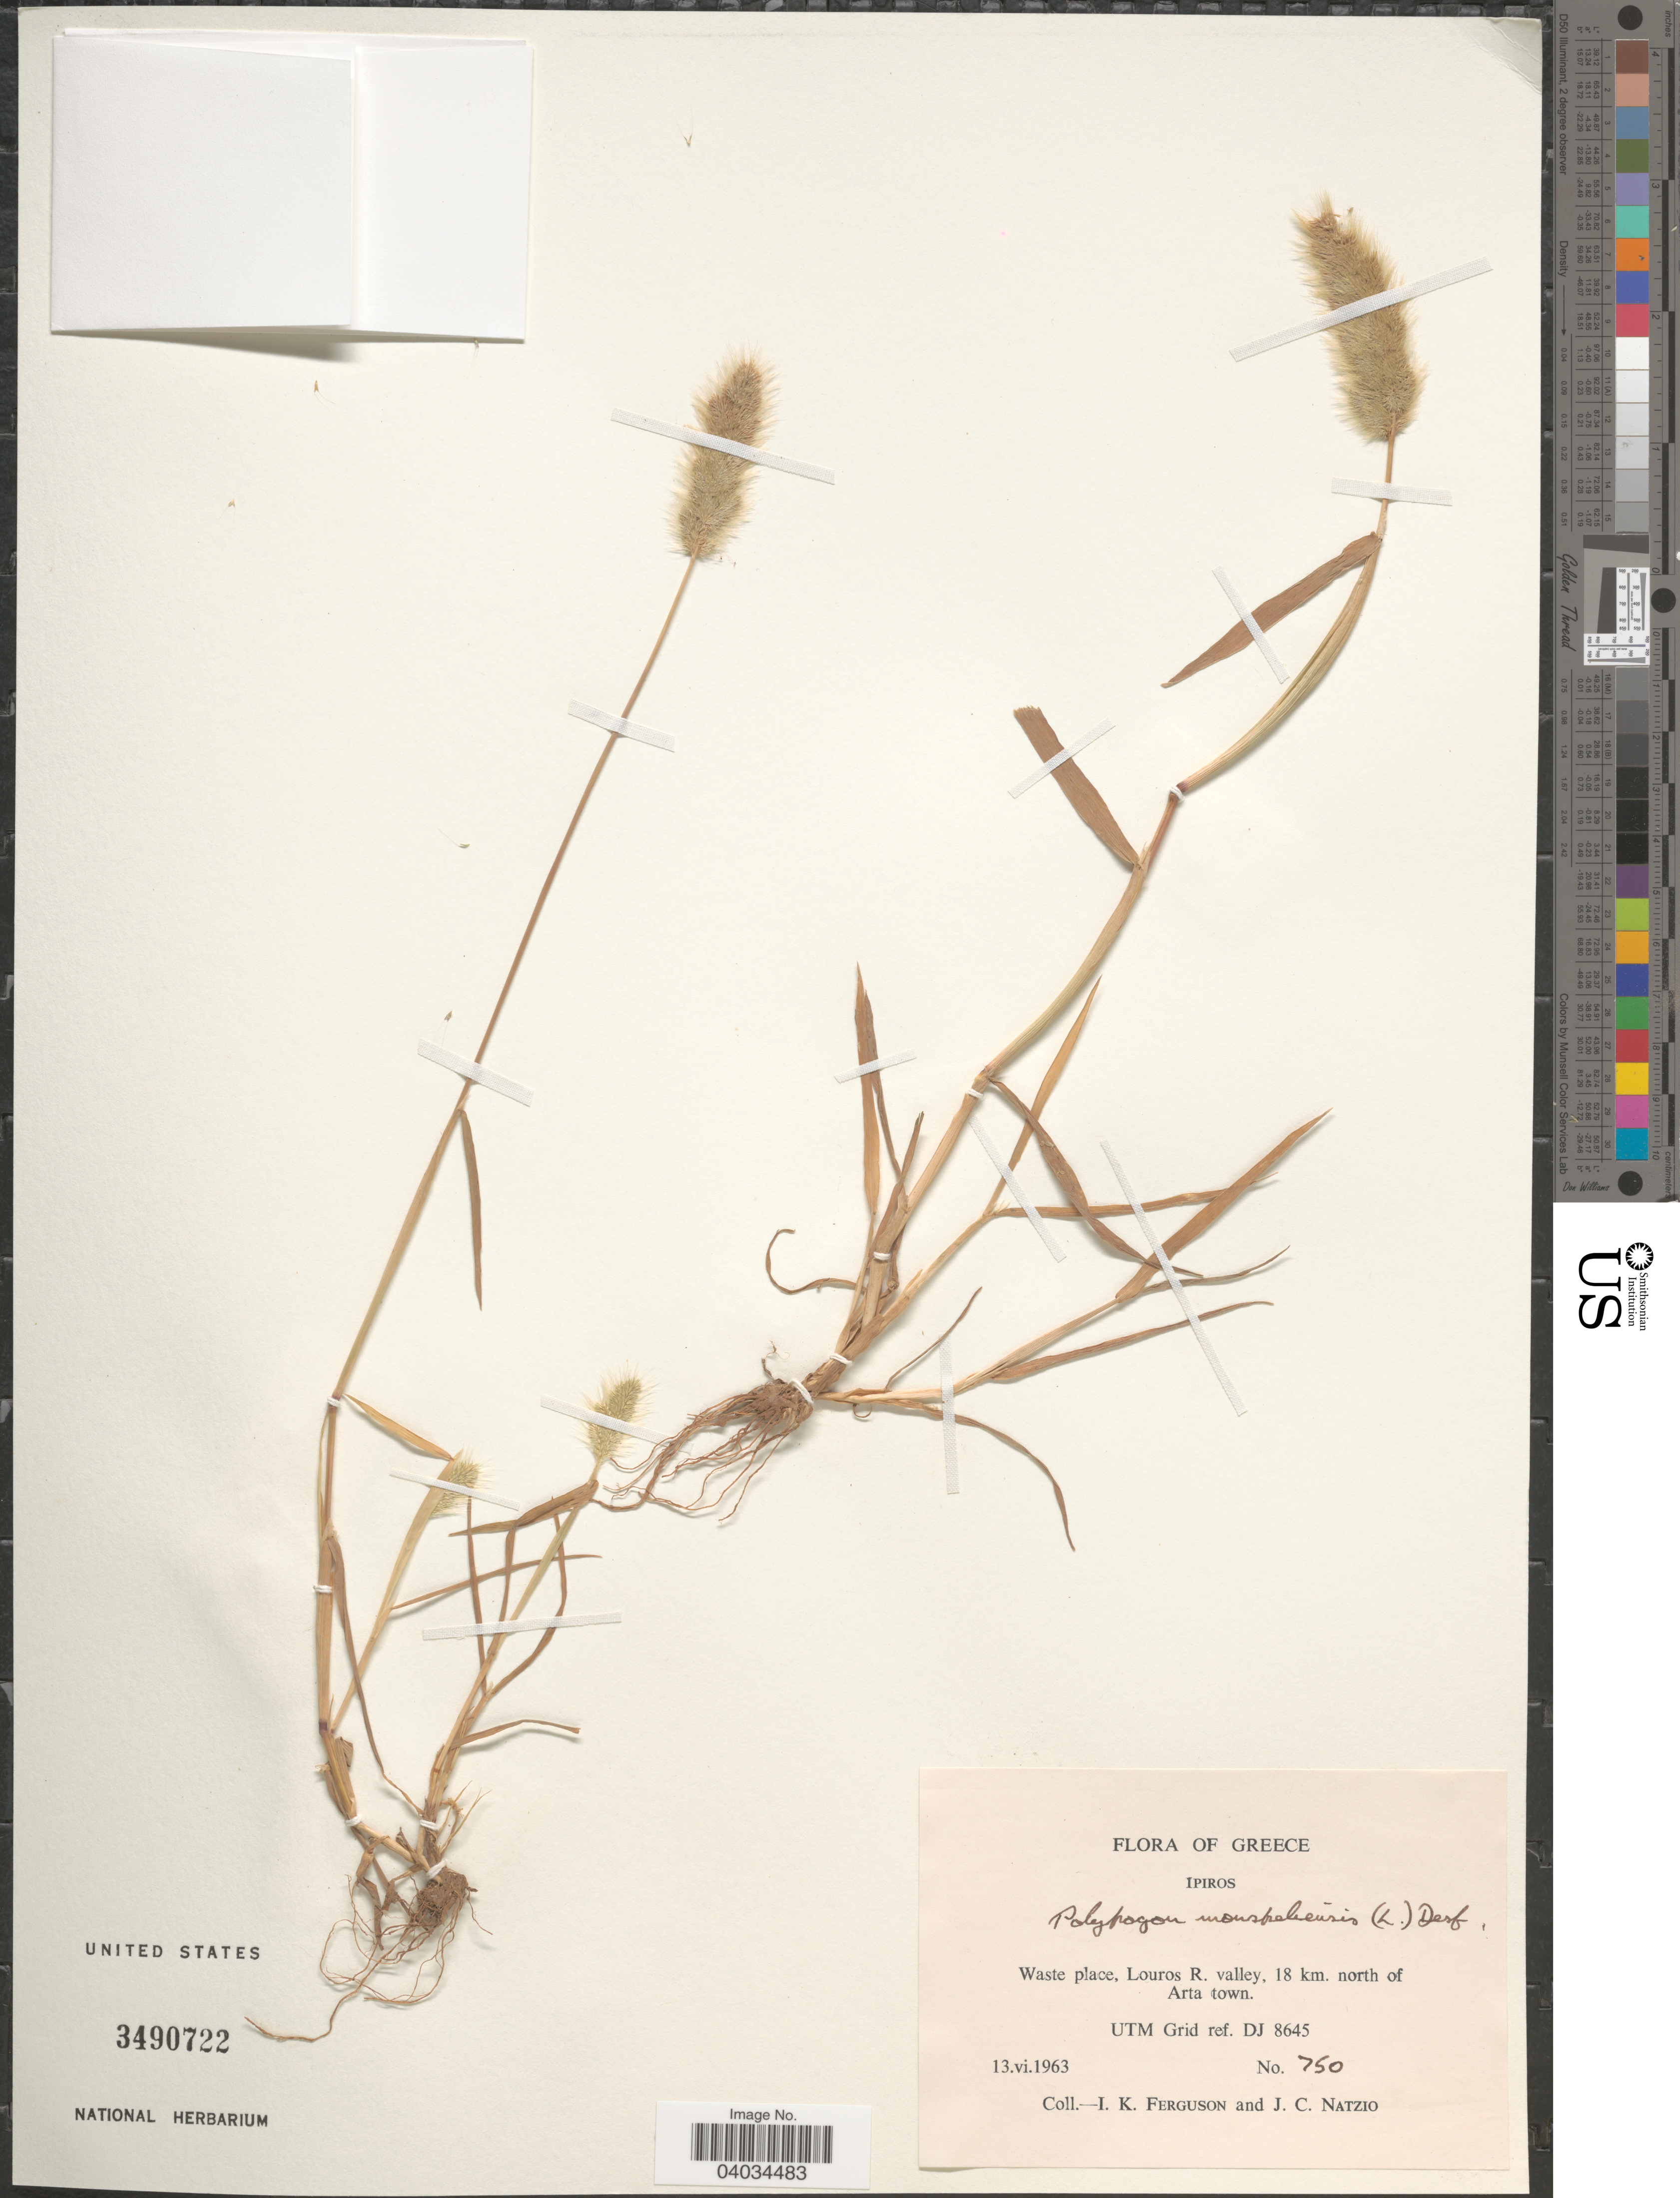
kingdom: Plantae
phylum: Tracheophyta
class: Liliopsida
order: Poales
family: Poaceae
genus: Polypogon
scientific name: Polypogon monspeliensis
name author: (L.) Desf.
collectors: I. K. Ferguson & J. Natzio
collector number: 750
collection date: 1963-06-13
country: Greece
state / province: Epirua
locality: Ipiros. Waste places, Louros R. valley, 18 km. north of Arta town. UTM Grid ref. DJ 8645.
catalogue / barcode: US 3490722